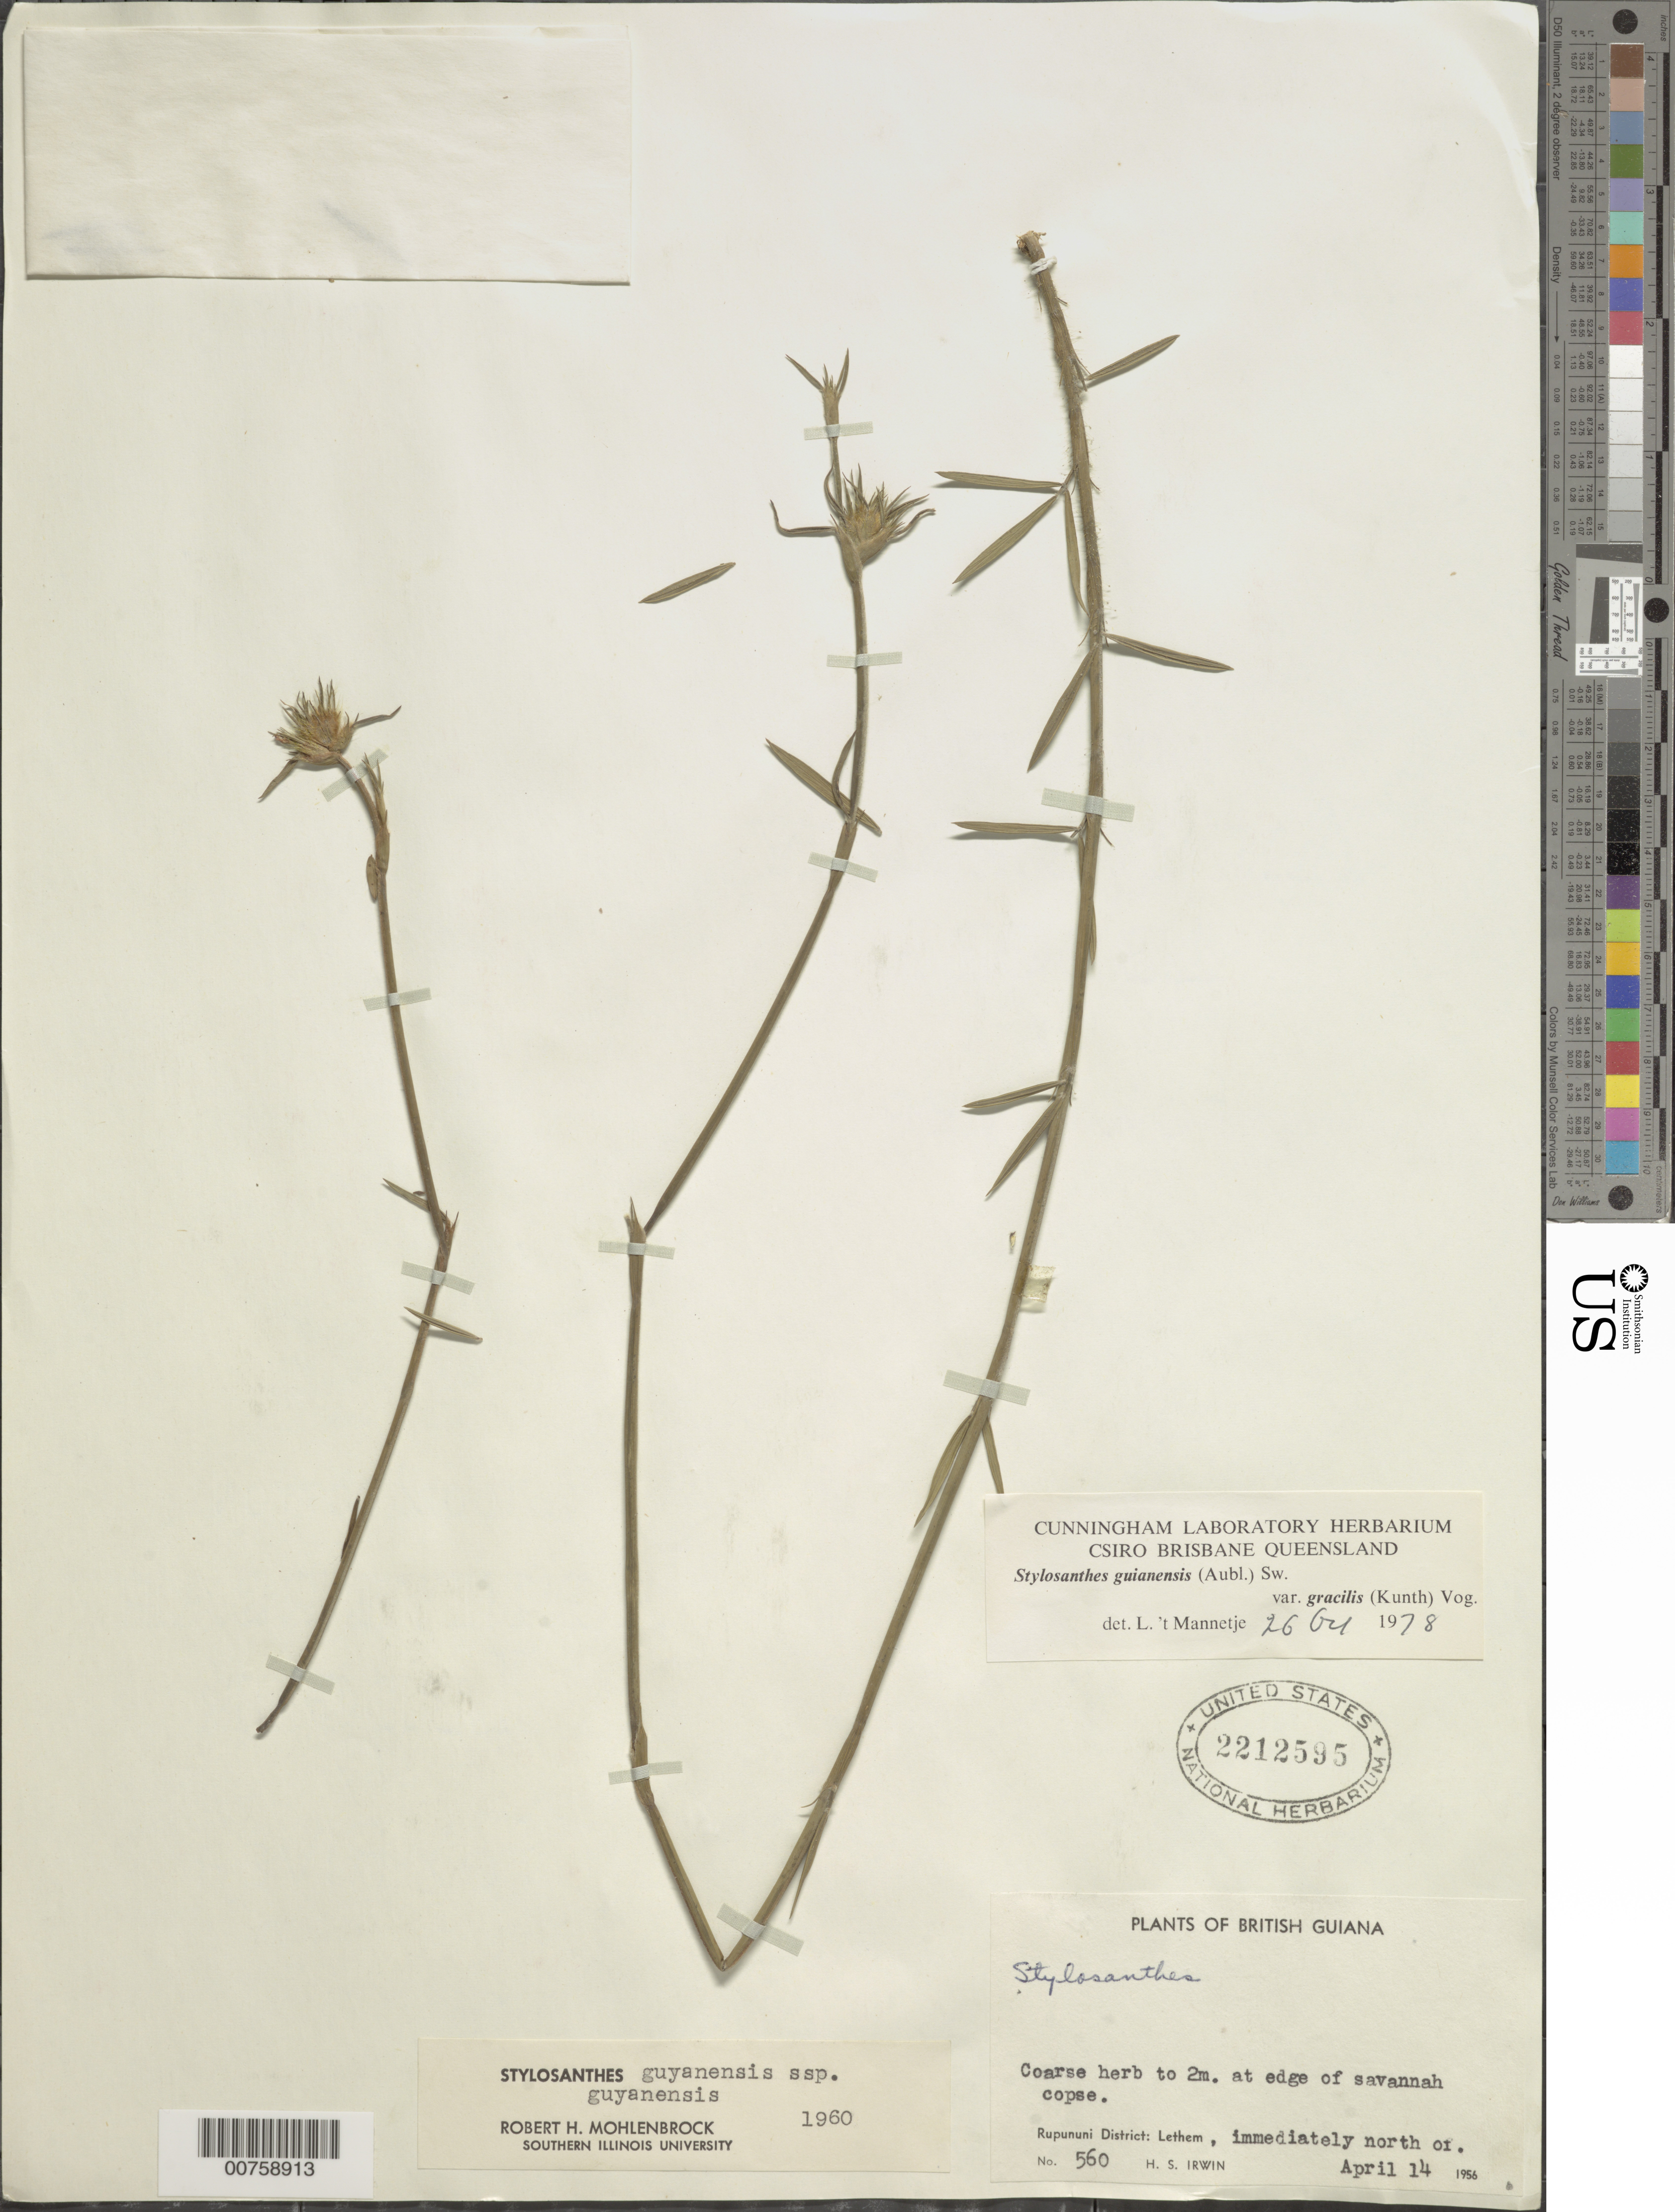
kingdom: Plantae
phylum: Tracheophyta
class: Magnoliopsida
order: Fabales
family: Fabaceae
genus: Stylosanthes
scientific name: Stylosanthes guianensis var. gracilis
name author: (Kunth) Vogel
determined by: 't Mannetje, Len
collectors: H. Irwin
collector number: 560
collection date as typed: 14-Apr-56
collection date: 1956-04-14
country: Guyana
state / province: U. Takutu-U. Essequibo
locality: Rupununi Dist., immediately N of Lethem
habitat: Edge of savanna copse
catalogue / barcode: US 2212595